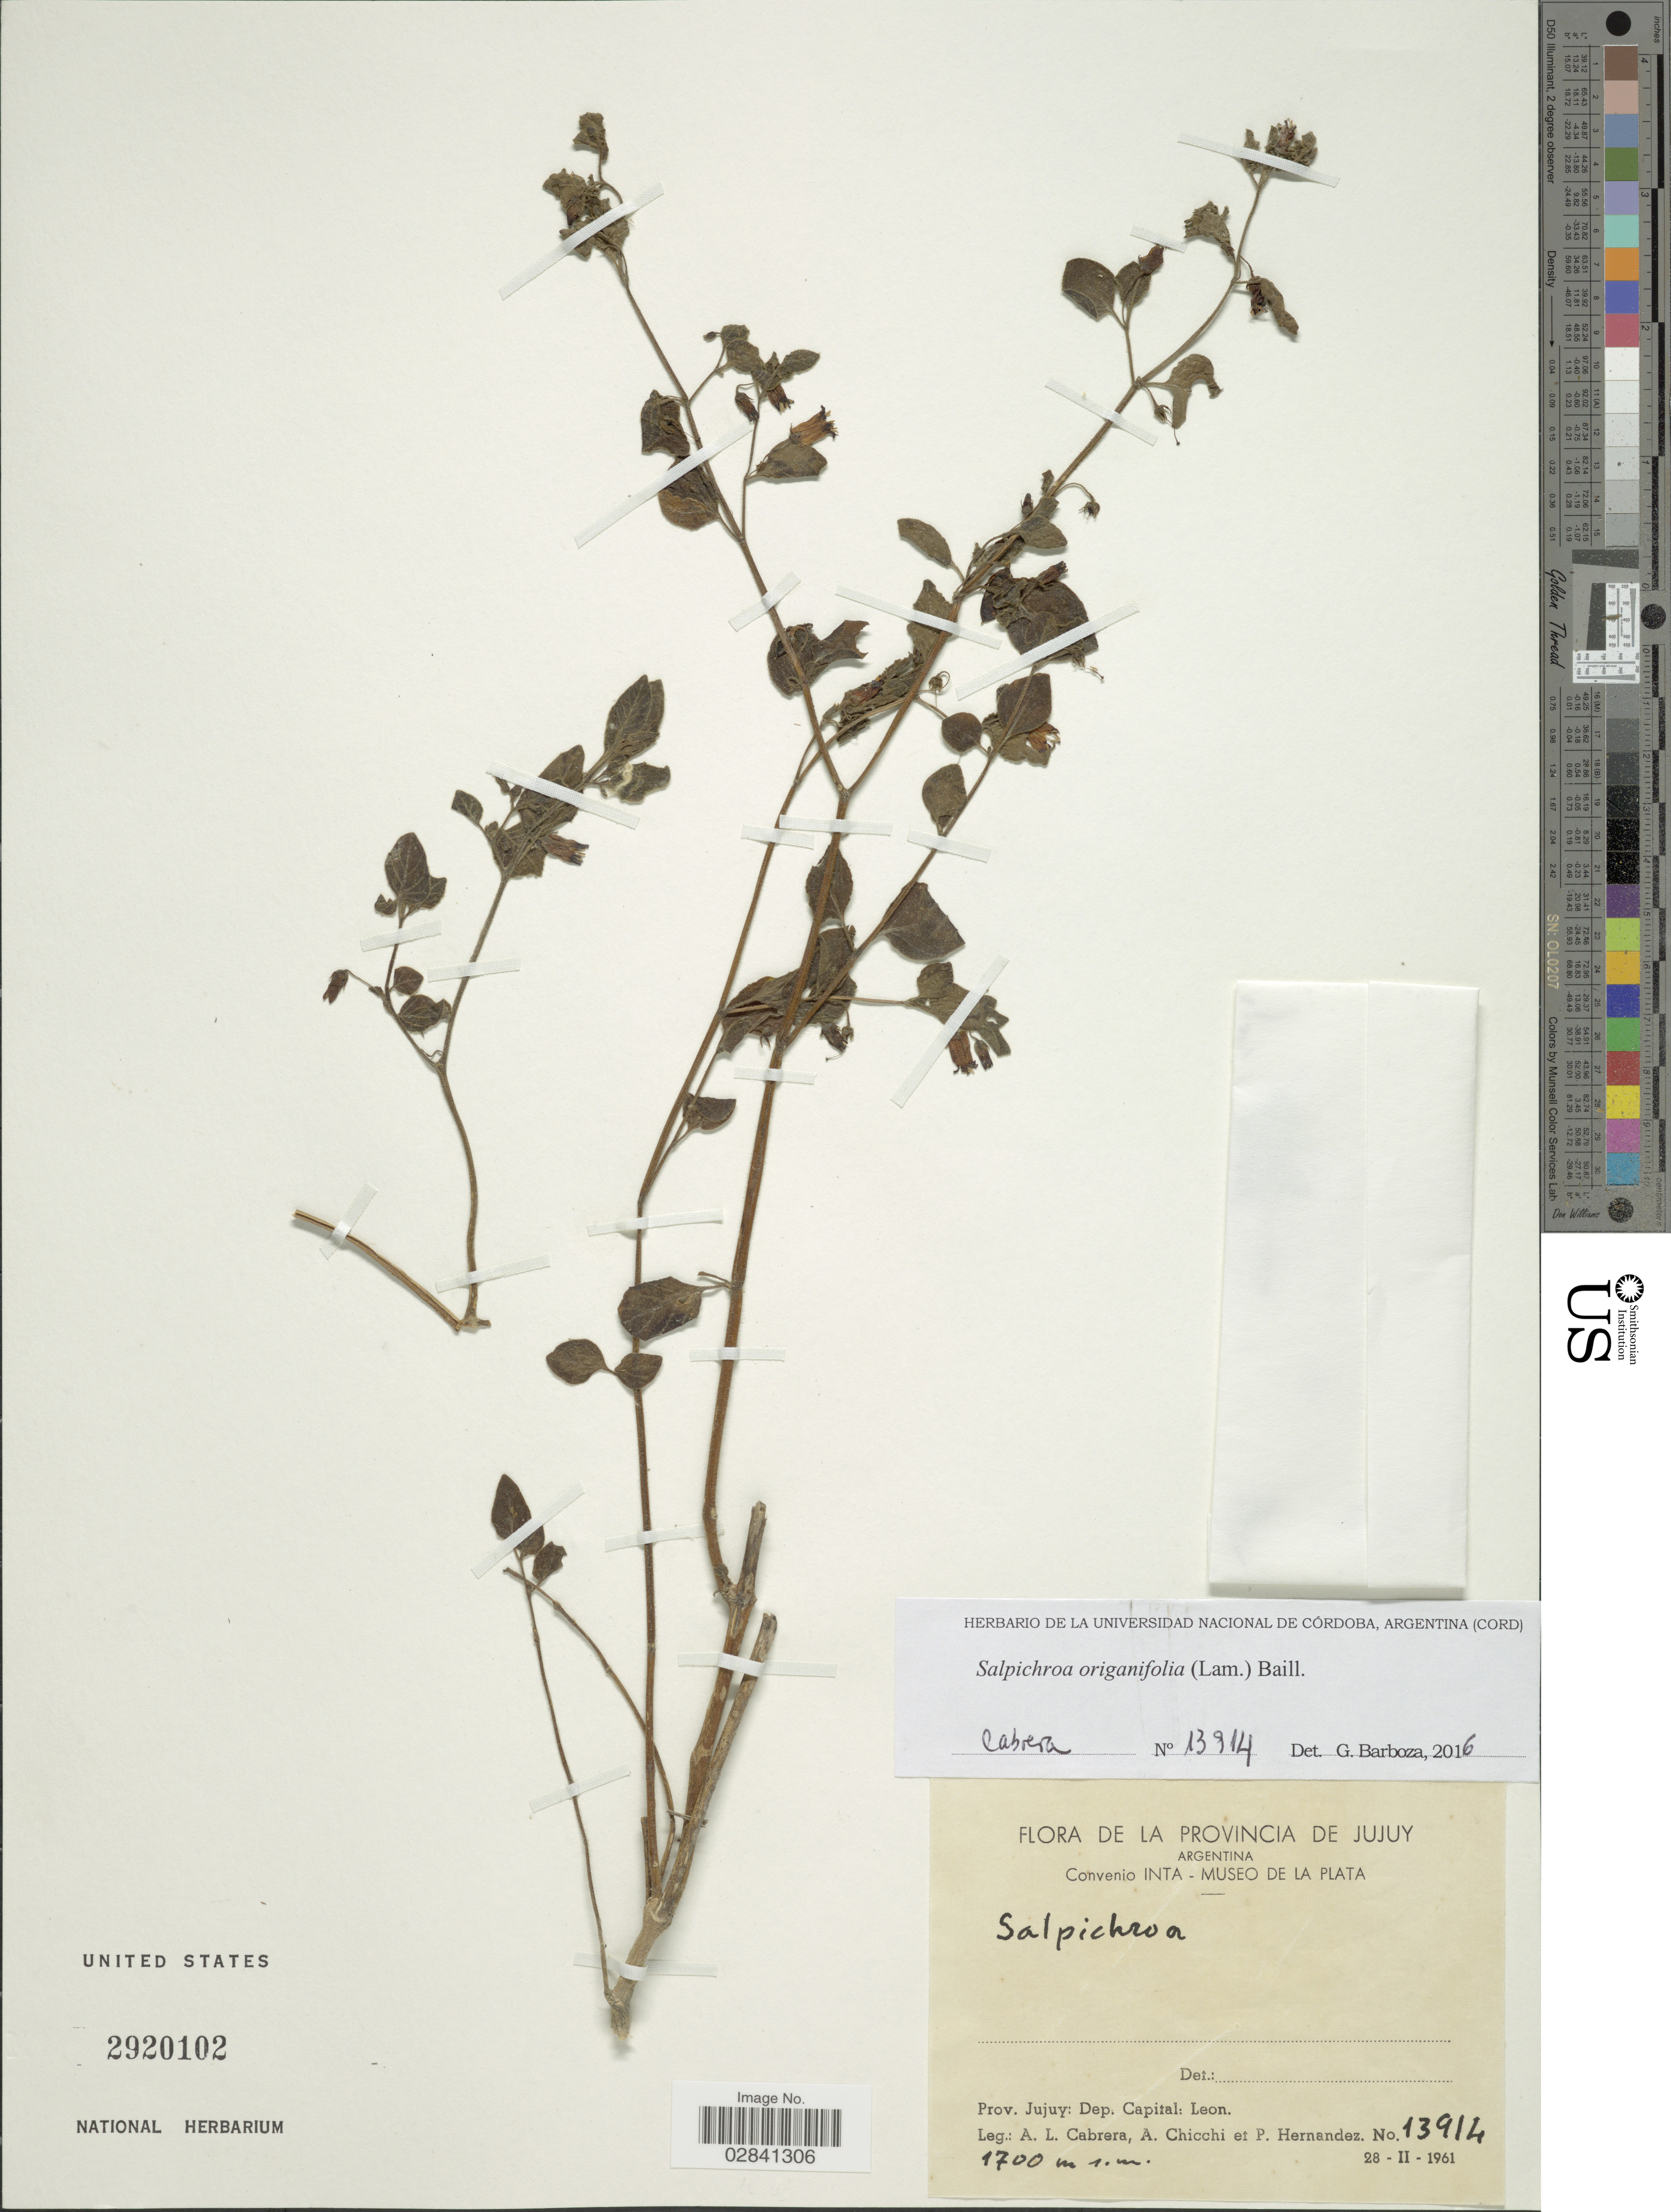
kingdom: Plantae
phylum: Tracheophyta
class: Magnoliopsida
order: Solanales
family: Solanaceae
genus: Salpichroa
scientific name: Salpichroa origanifolia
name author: (Lam.) Baill.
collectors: A. L. Cabrera, A. Chicchi & P. Hernández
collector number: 13914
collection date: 1961-02-28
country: Argentina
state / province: Jujuy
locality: Dep. Capital: Leon.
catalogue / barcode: US 2920102